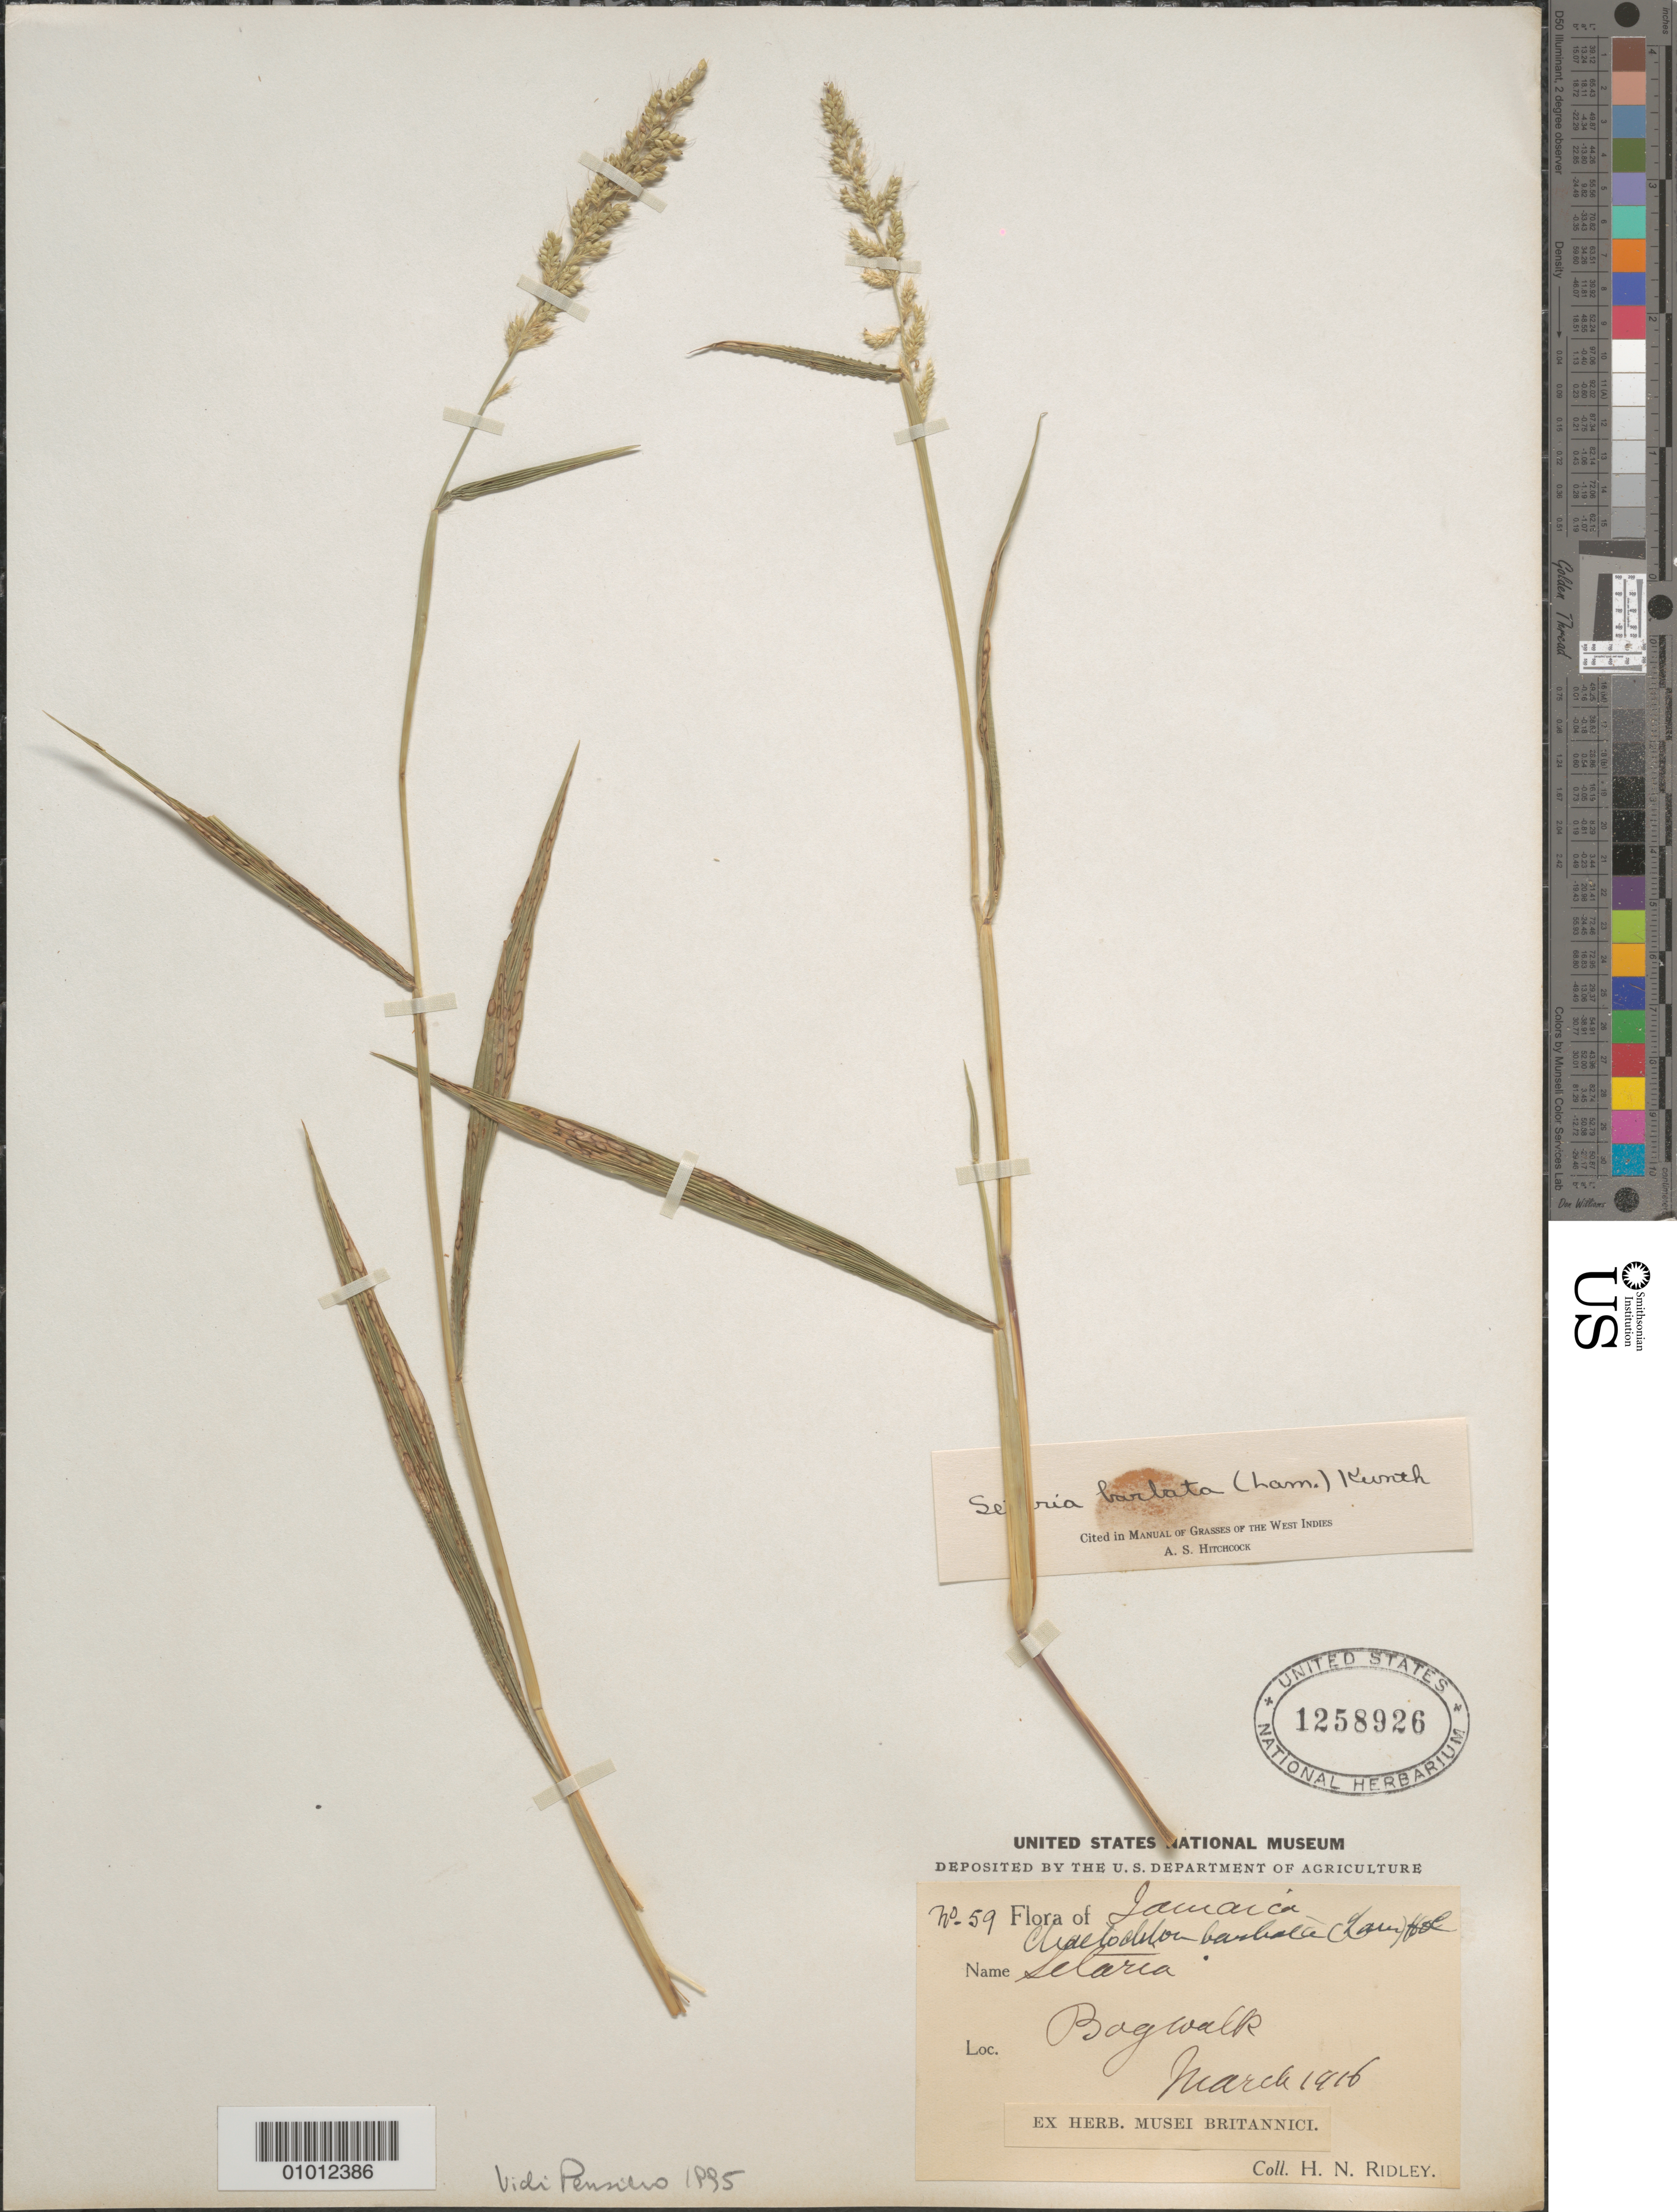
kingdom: Plantae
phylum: Tracheophyta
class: Liliopsida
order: Poales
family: Poaceae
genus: Setaria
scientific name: Setaria barbata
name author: (Lam.) Kunth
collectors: H. N. Ridley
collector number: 59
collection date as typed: Mar 1916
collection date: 1916-03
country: Jamaica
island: Jamaica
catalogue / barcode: US 1258926